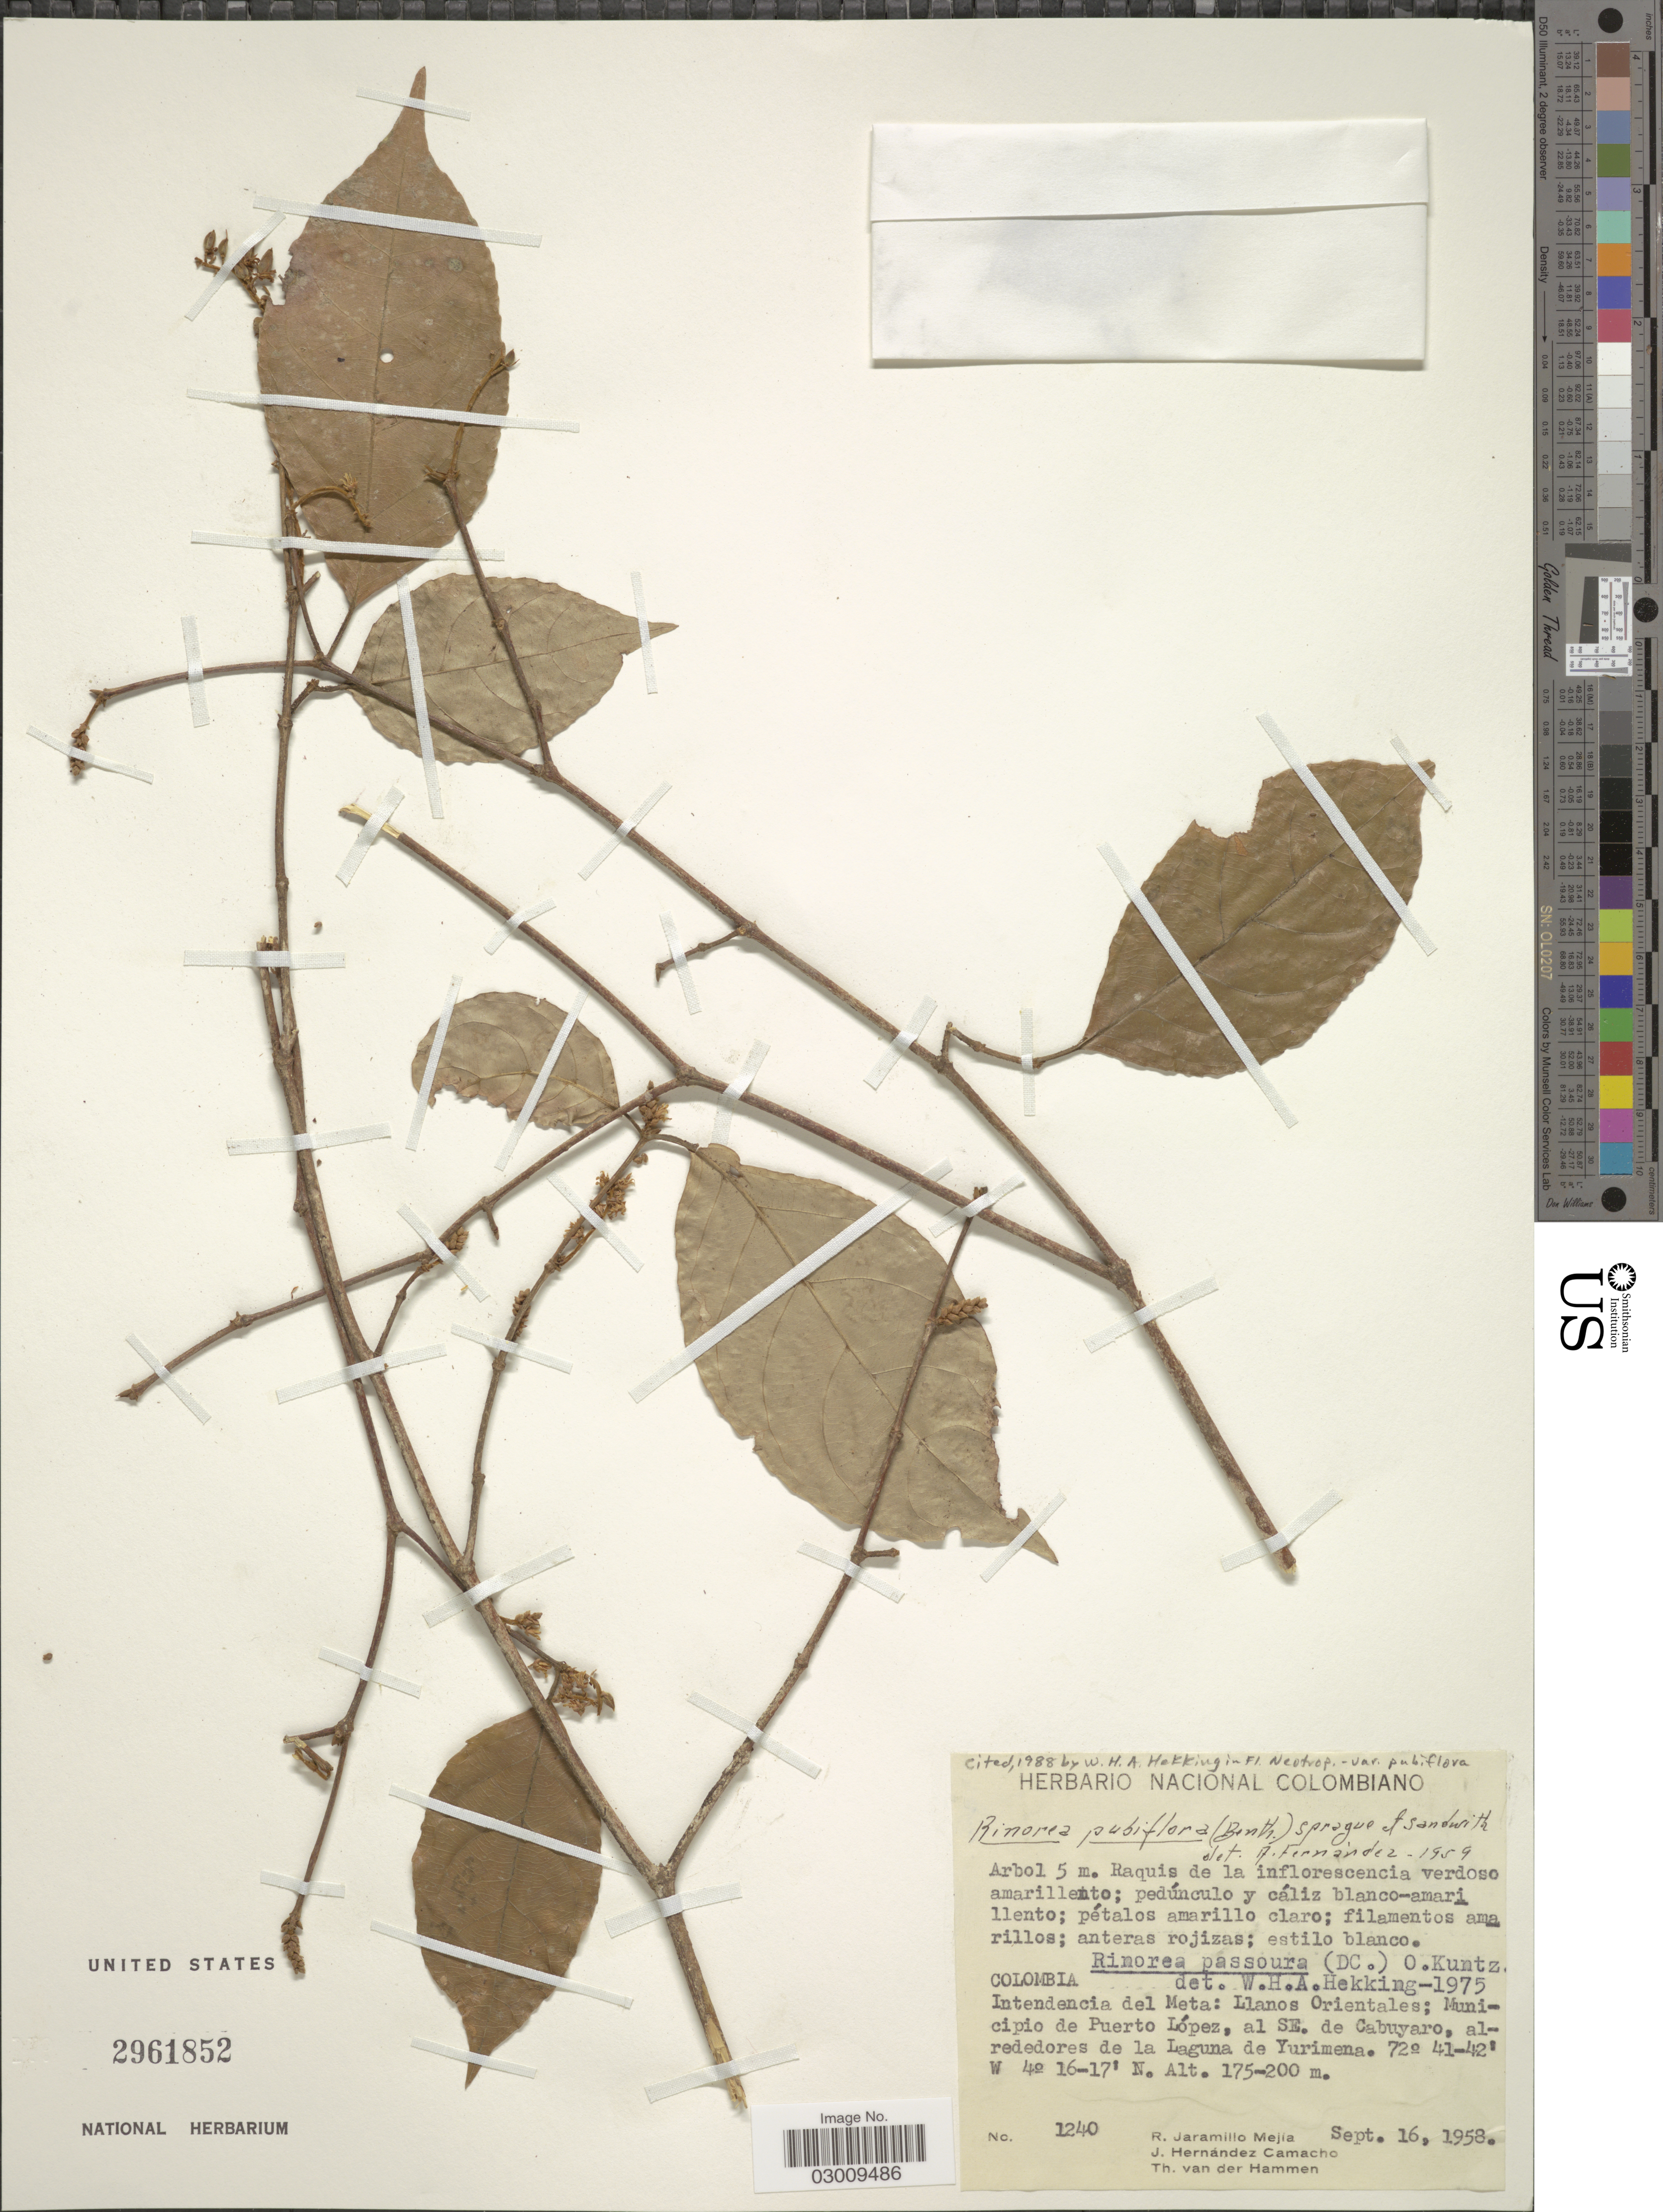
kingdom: Plantae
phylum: Tracheophyta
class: Magnoliopsida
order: Malpighiales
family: Violaceae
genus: Rinorea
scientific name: Rinorea grandifolia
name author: Melch.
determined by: Hoyos-Gomez, S. E.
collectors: R. Jaramillo M., J. Hernandez Camacho & T. Van der Hammen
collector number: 1240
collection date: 1958-09-16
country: Colombia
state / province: Meta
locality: Intendencia del Meta: Llanos Orientales; Municipio de Puerto López, al SE. de Cabuyari, alrededores de la Laguna de Yurimena.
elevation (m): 175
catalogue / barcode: US 2961852